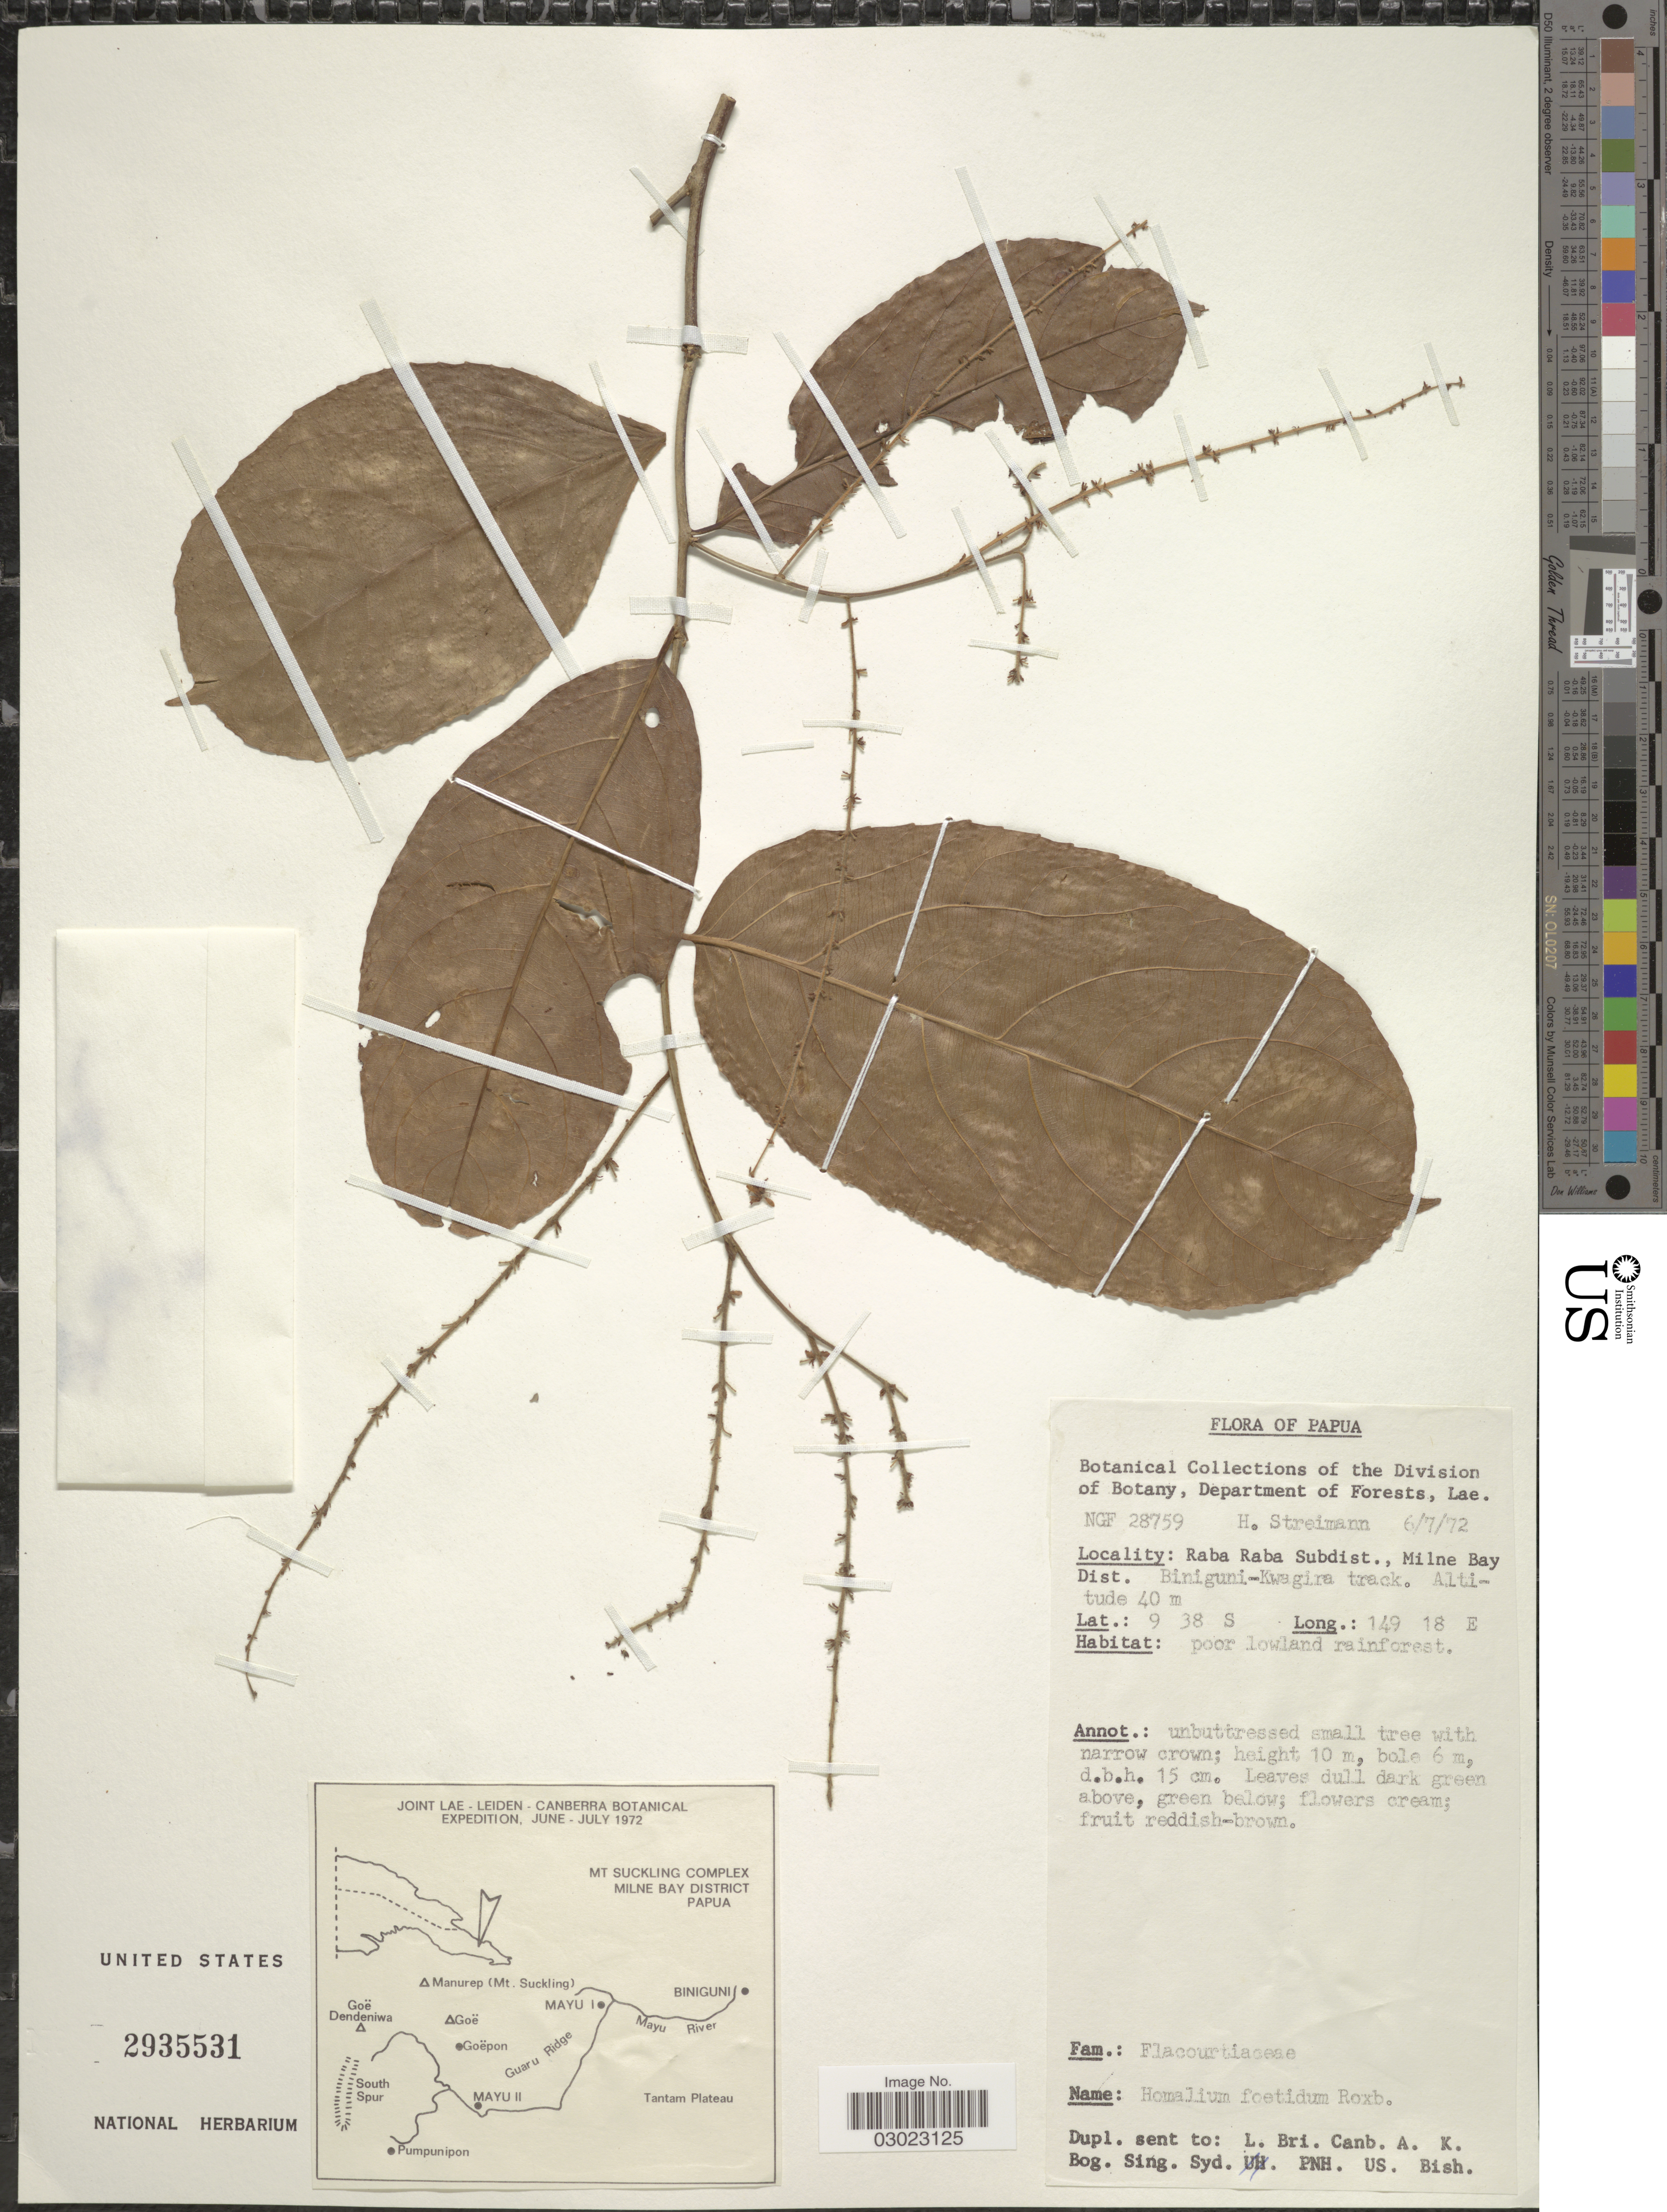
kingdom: Plantae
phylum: Tracheophyta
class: Magnoliopsida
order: Malpighiales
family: Salicaceae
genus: Homalium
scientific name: Homalium foetidum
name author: (Roxb.) Benth.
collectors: H. Streimann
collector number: NGF28759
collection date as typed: Transcribed d/m/y: 6/7/72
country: Papua New Guinea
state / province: Milne Bay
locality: Raba Raba Subdist., Milne Bay Dist. Biniguni-Kwagira track.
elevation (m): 40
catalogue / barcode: US 2935531